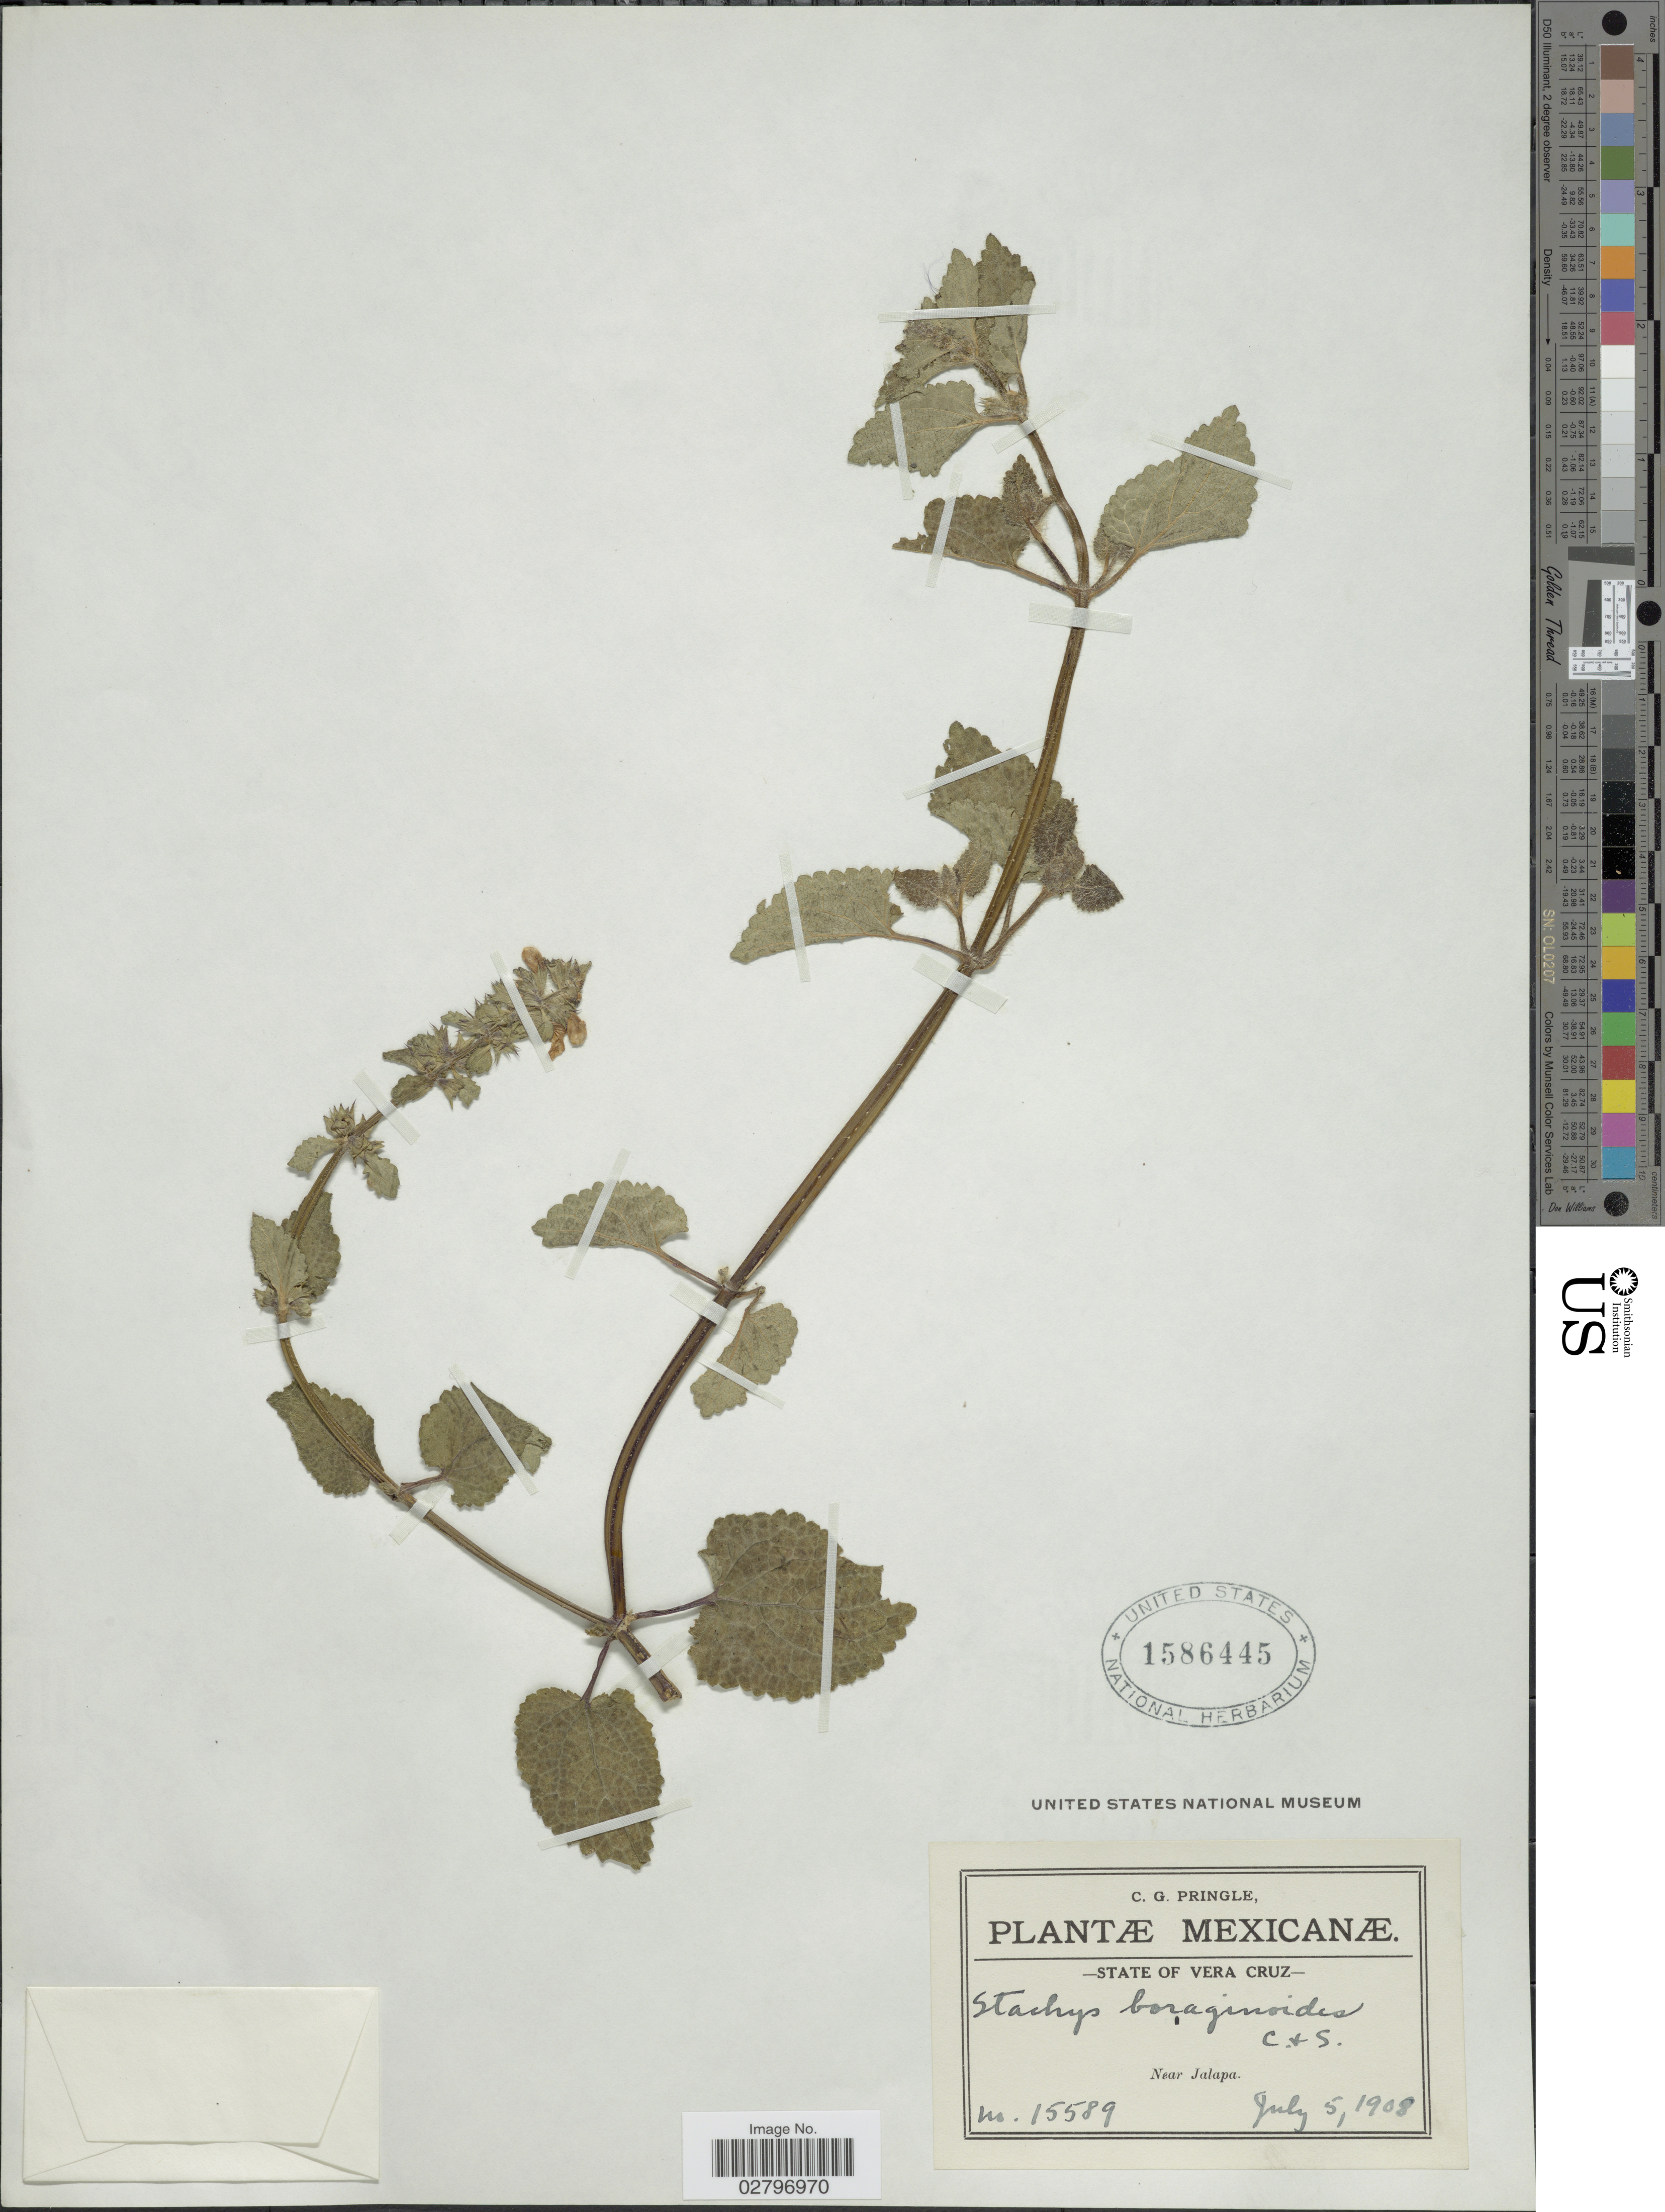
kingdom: Plantae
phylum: Tracheophyta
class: Magnoliopsida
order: Lamiales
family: Lamiaceae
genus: Stachys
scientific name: Stachys boraginoides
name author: Schltdl. & Cham.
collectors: C. G. Pringle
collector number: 15589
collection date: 1908-07-05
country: Mexico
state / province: Veracruz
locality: State of Vera Cruz, Near Jalapa.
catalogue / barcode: US 1586445